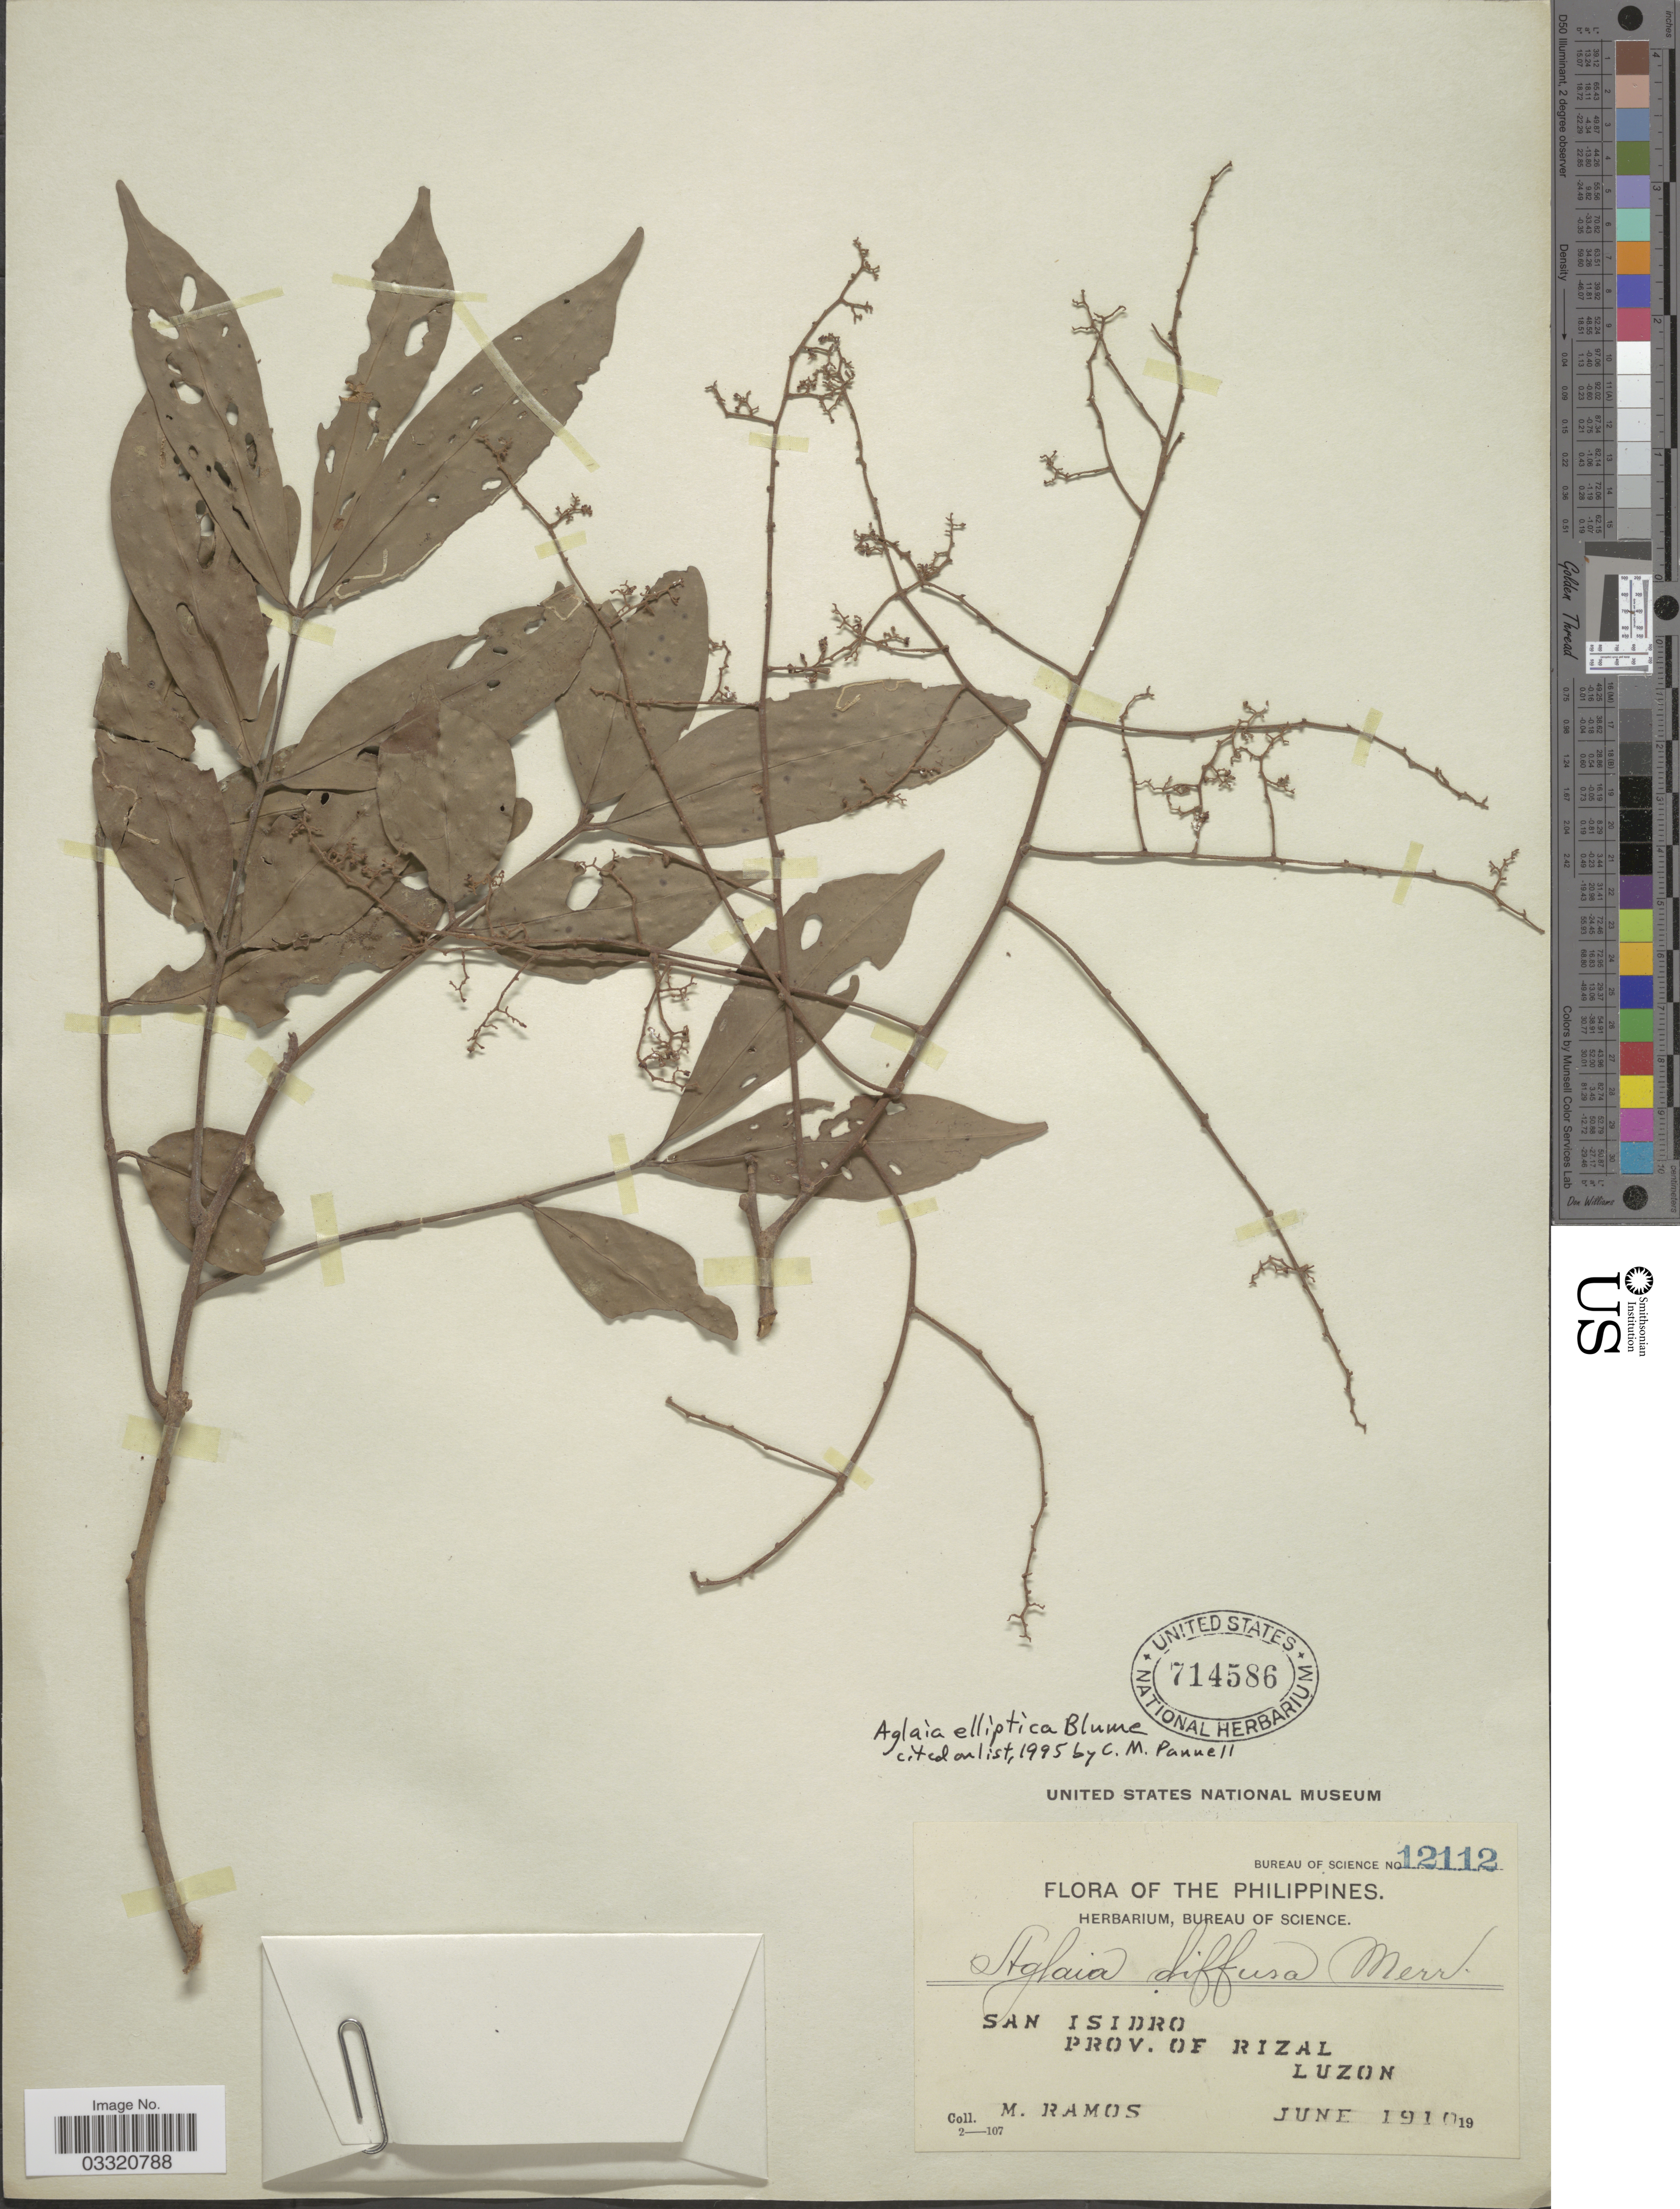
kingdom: Plantae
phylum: Tracheophyta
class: Magnoliopsida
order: Sapindales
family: Meliaceae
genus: Aglaia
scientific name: Aglaia elliptica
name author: Blume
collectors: M. Ramos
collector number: Bureau of Science 12112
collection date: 1910-06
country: Philippines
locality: San Isidro, Prov. of Rizal, Luzon.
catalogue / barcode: US 714586